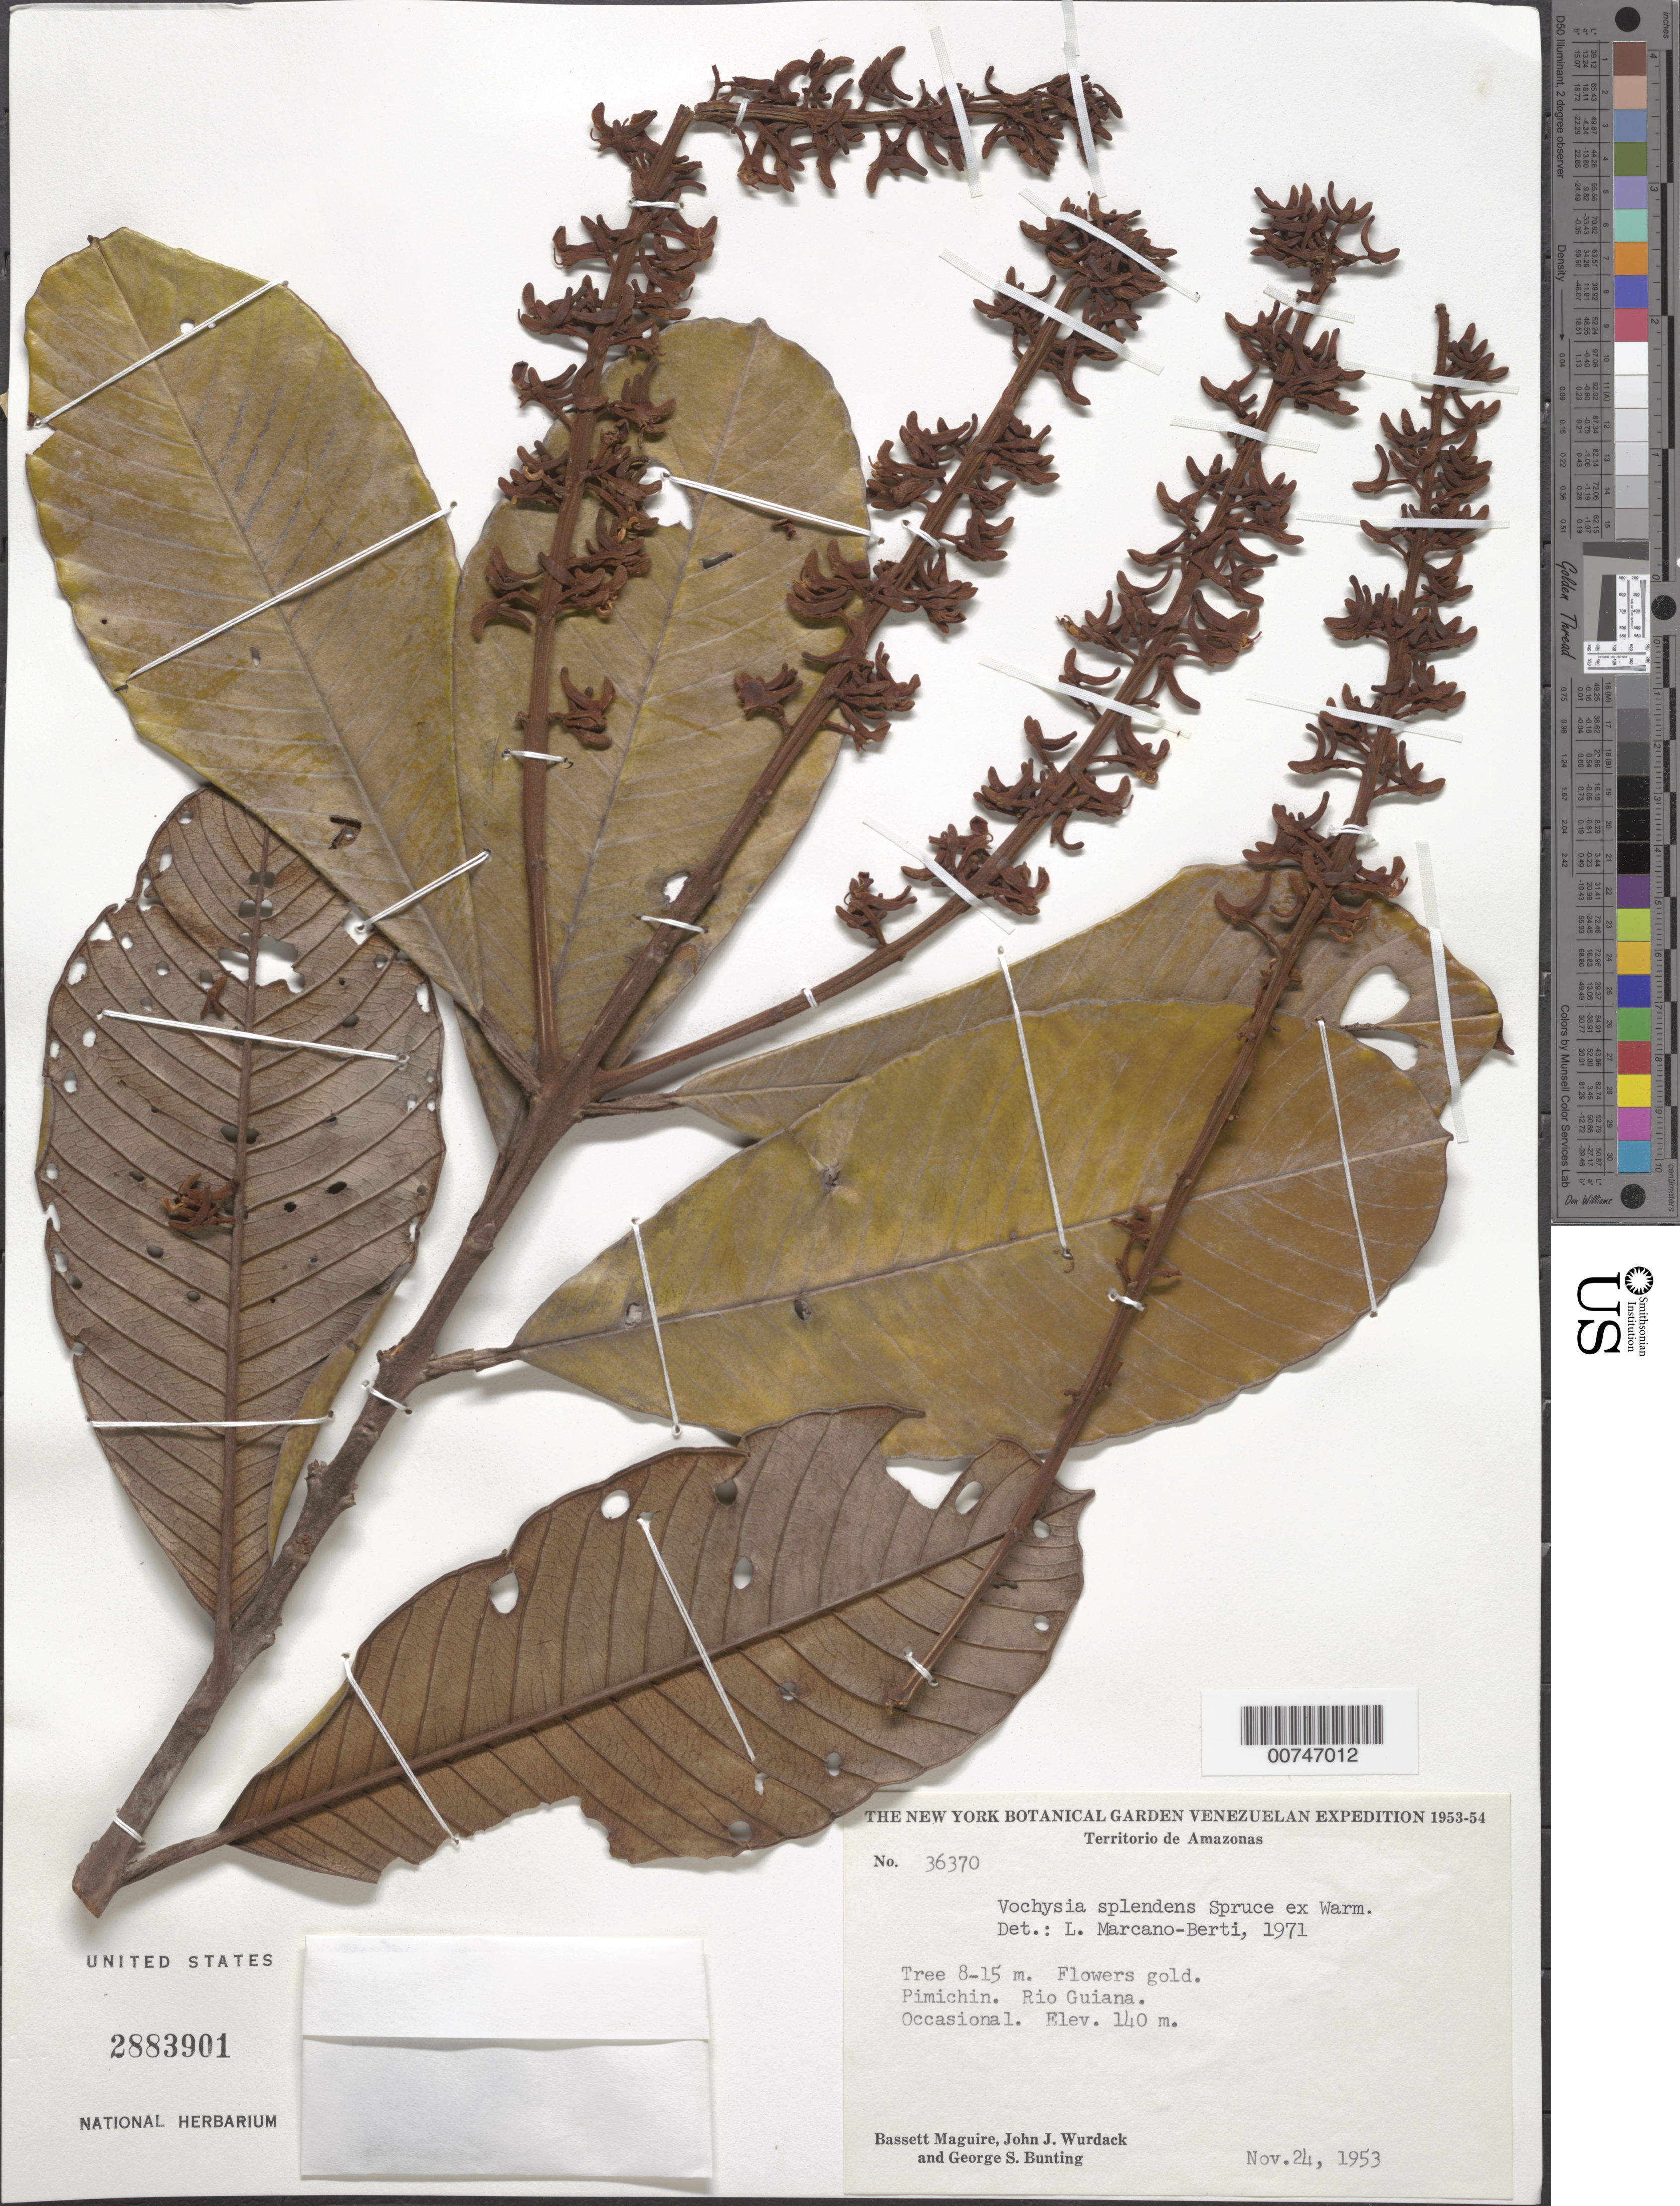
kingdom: Plantae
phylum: Tracheophyta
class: Magnoliopsida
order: Myrtales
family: Vochysiaceae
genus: Vochysia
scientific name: Vochysia splendens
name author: Spruce ex Warm. in Mart.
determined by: Marcano-Berti, L.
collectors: B. Maguire, J. J. Wurdack & G. S. Bunting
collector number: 36370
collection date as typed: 24-Nov-53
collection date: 1953-11-24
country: Venezuela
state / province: Amazonas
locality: Río Guainía, Caño Pimichín, 1 km above Pimichín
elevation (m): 120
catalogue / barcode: US 2883901